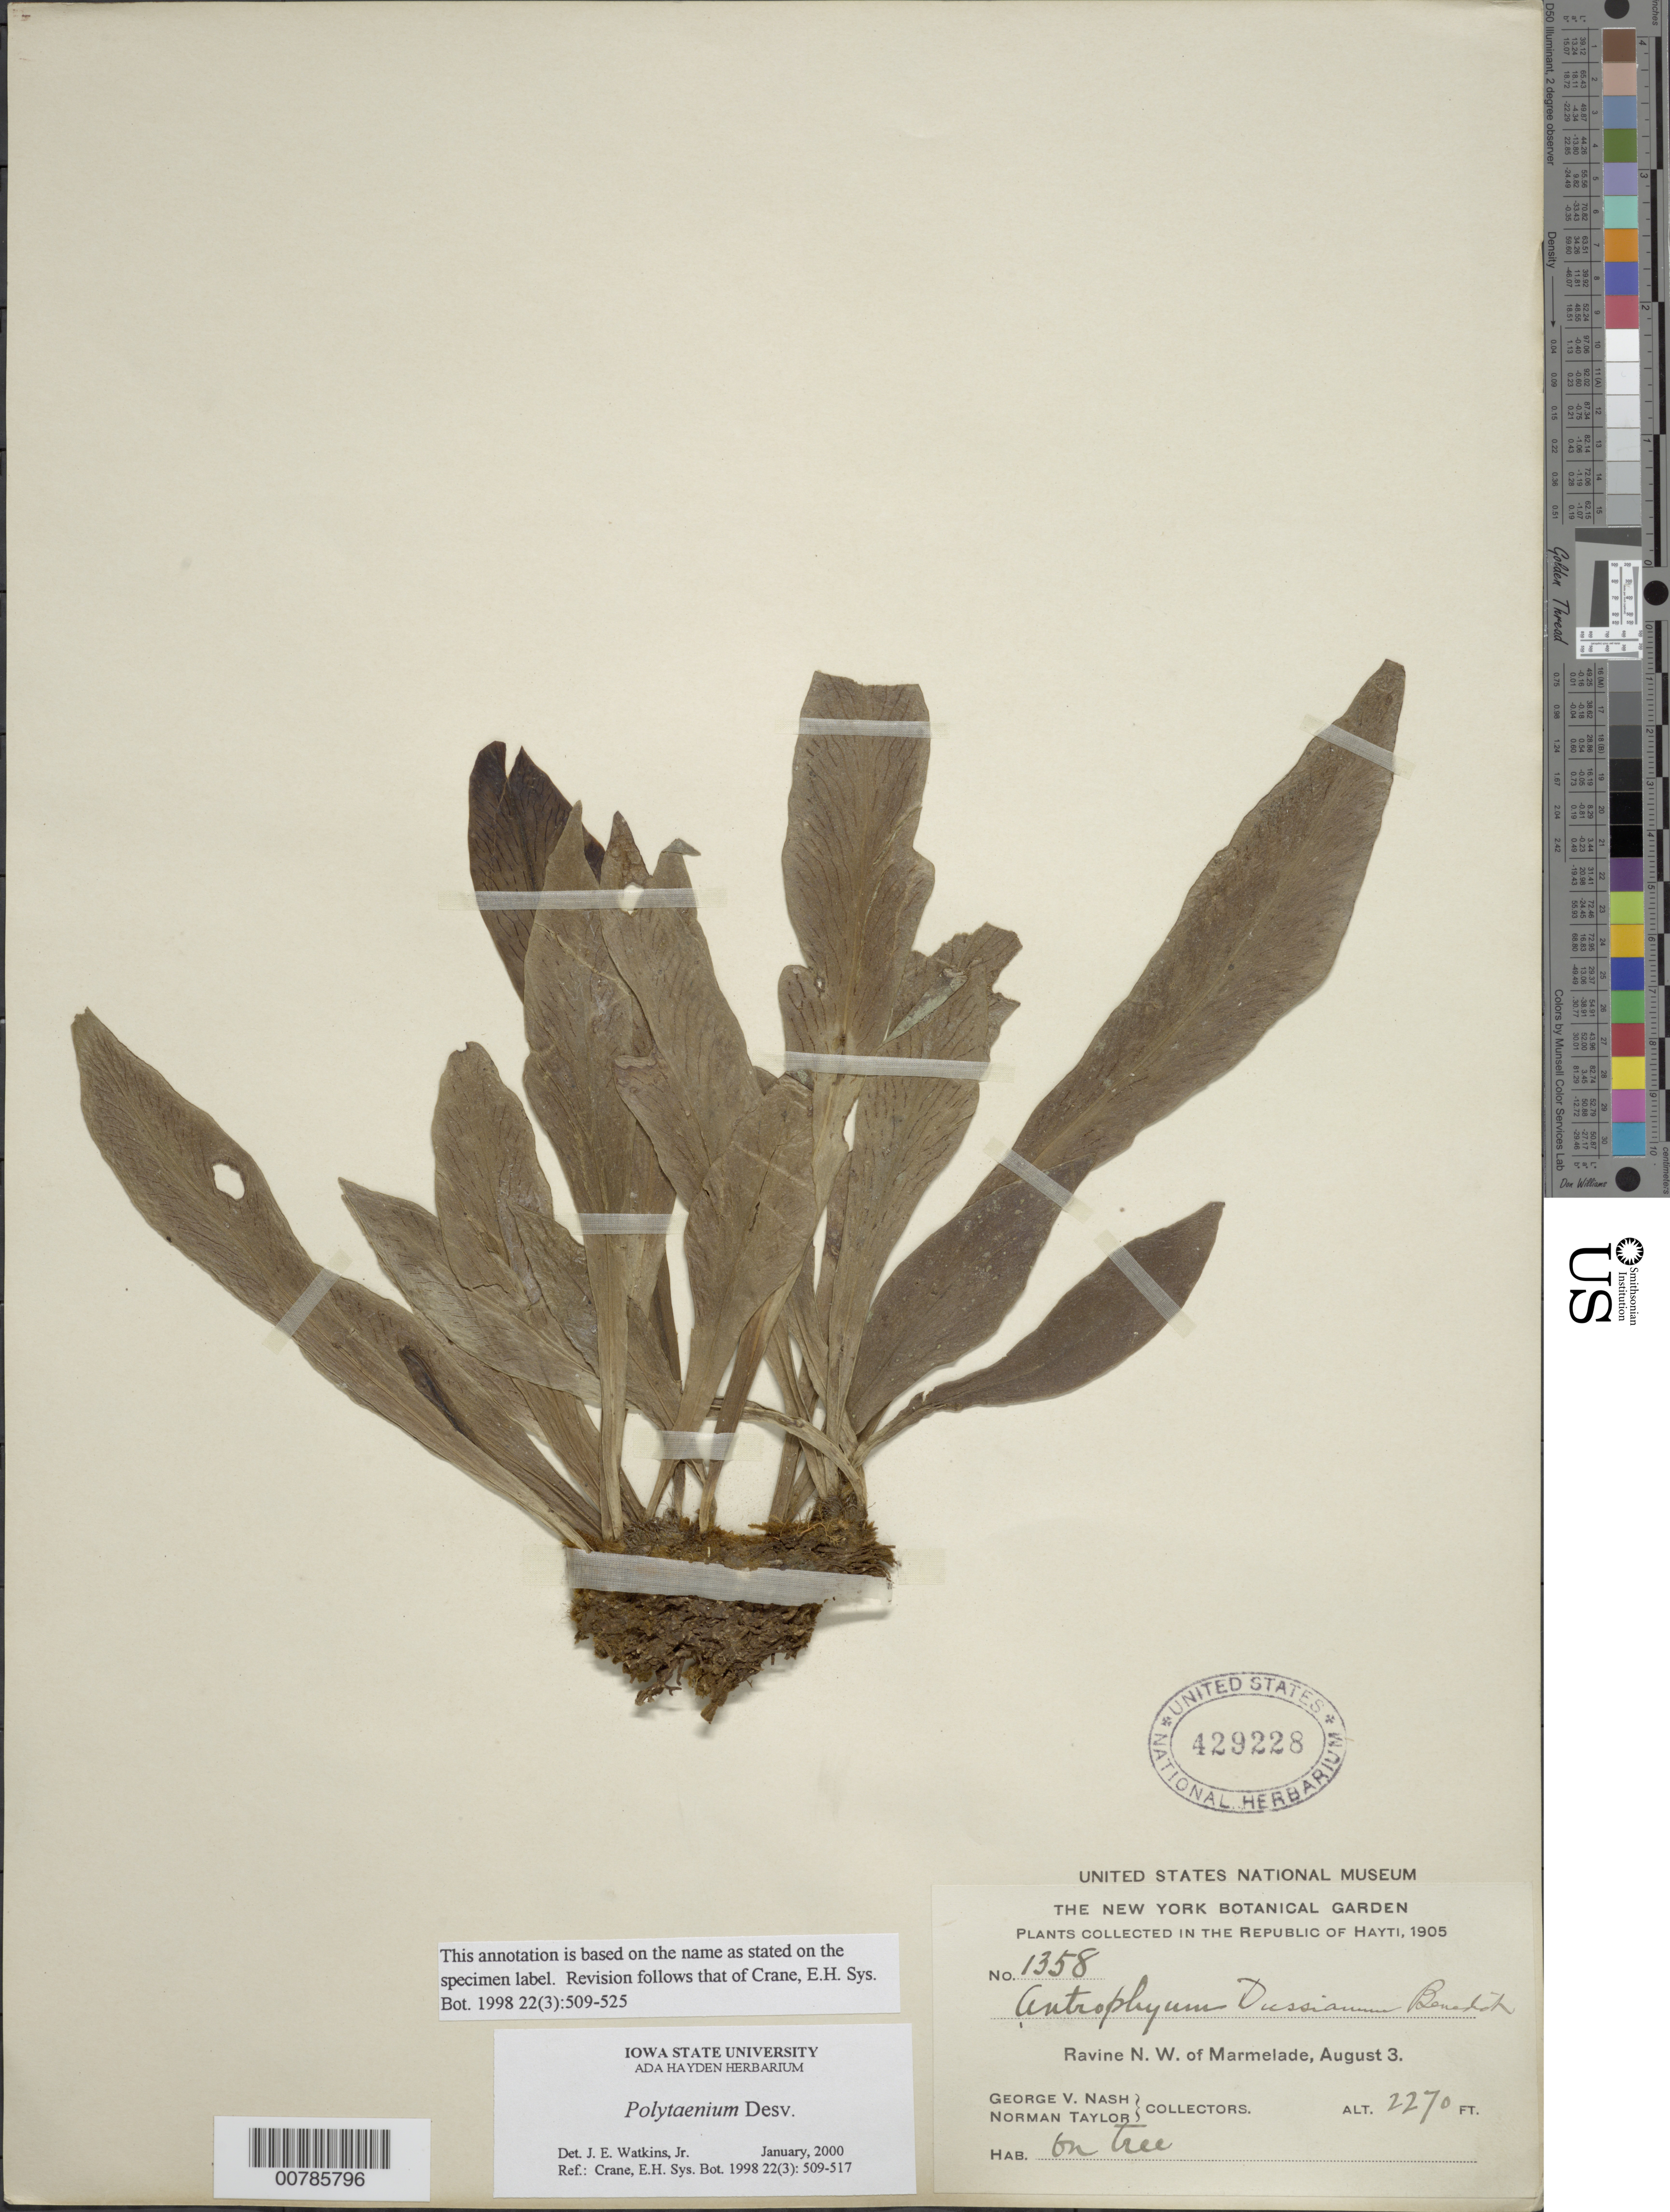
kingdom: Plantae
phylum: Tracheophyta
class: Polypodiopsida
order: Polypodiales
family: Pteridaceae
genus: Polytaenium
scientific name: Polytaenium dussianum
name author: (Benedict) Benedict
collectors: G. V. Nash & N. Taylor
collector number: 1358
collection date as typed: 03 Aug 1905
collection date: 1905-08-03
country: Haiti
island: Hispaniola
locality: Marmelade, NW of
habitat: Raviine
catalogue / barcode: US 429228